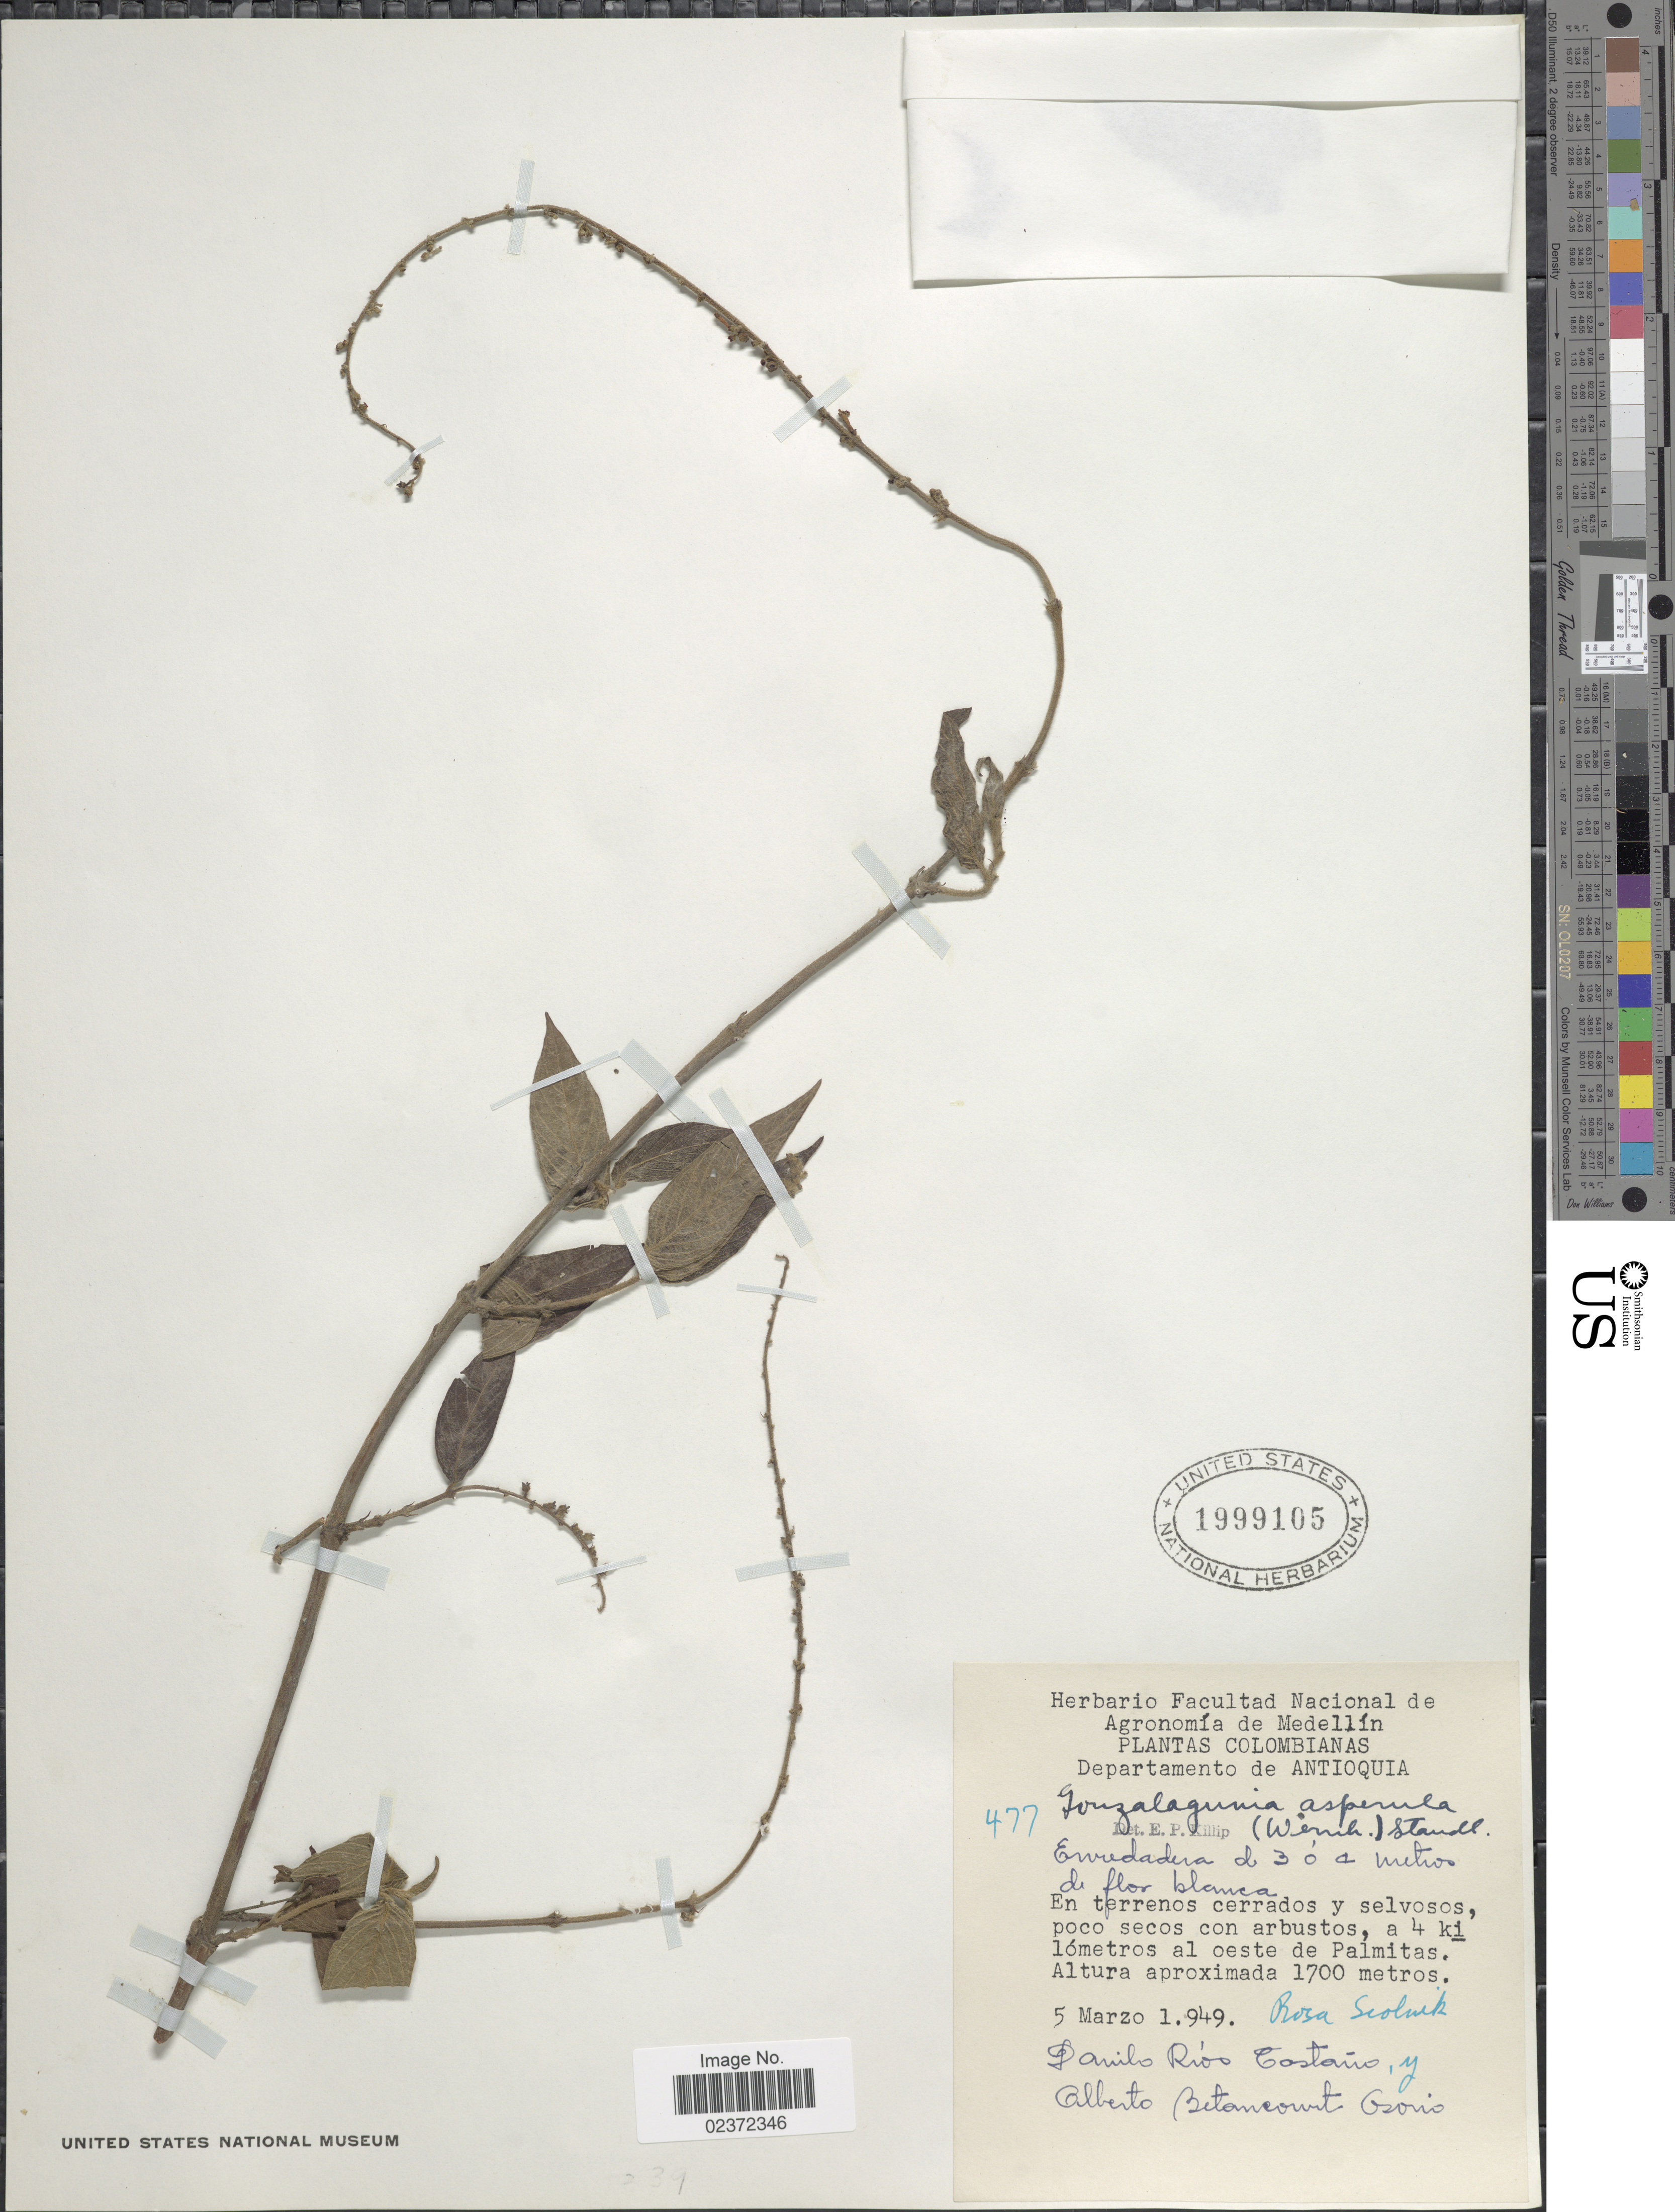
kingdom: Plantae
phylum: Tracheophyta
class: Magnoliopsida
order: Gentianales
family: Rubiaceae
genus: Gonzalagunia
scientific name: Gonzalagunia asperula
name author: (Wernham) Standl.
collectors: R. Scolnik, D. Rios C. & A. Betancourt O.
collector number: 477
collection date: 1949-03-05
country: Colombia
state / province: Antioquia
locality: En terenos cerrados y selvosos, a 4 kilometros al oeste de Palmitas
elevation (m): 1700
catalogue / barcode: US 1999105